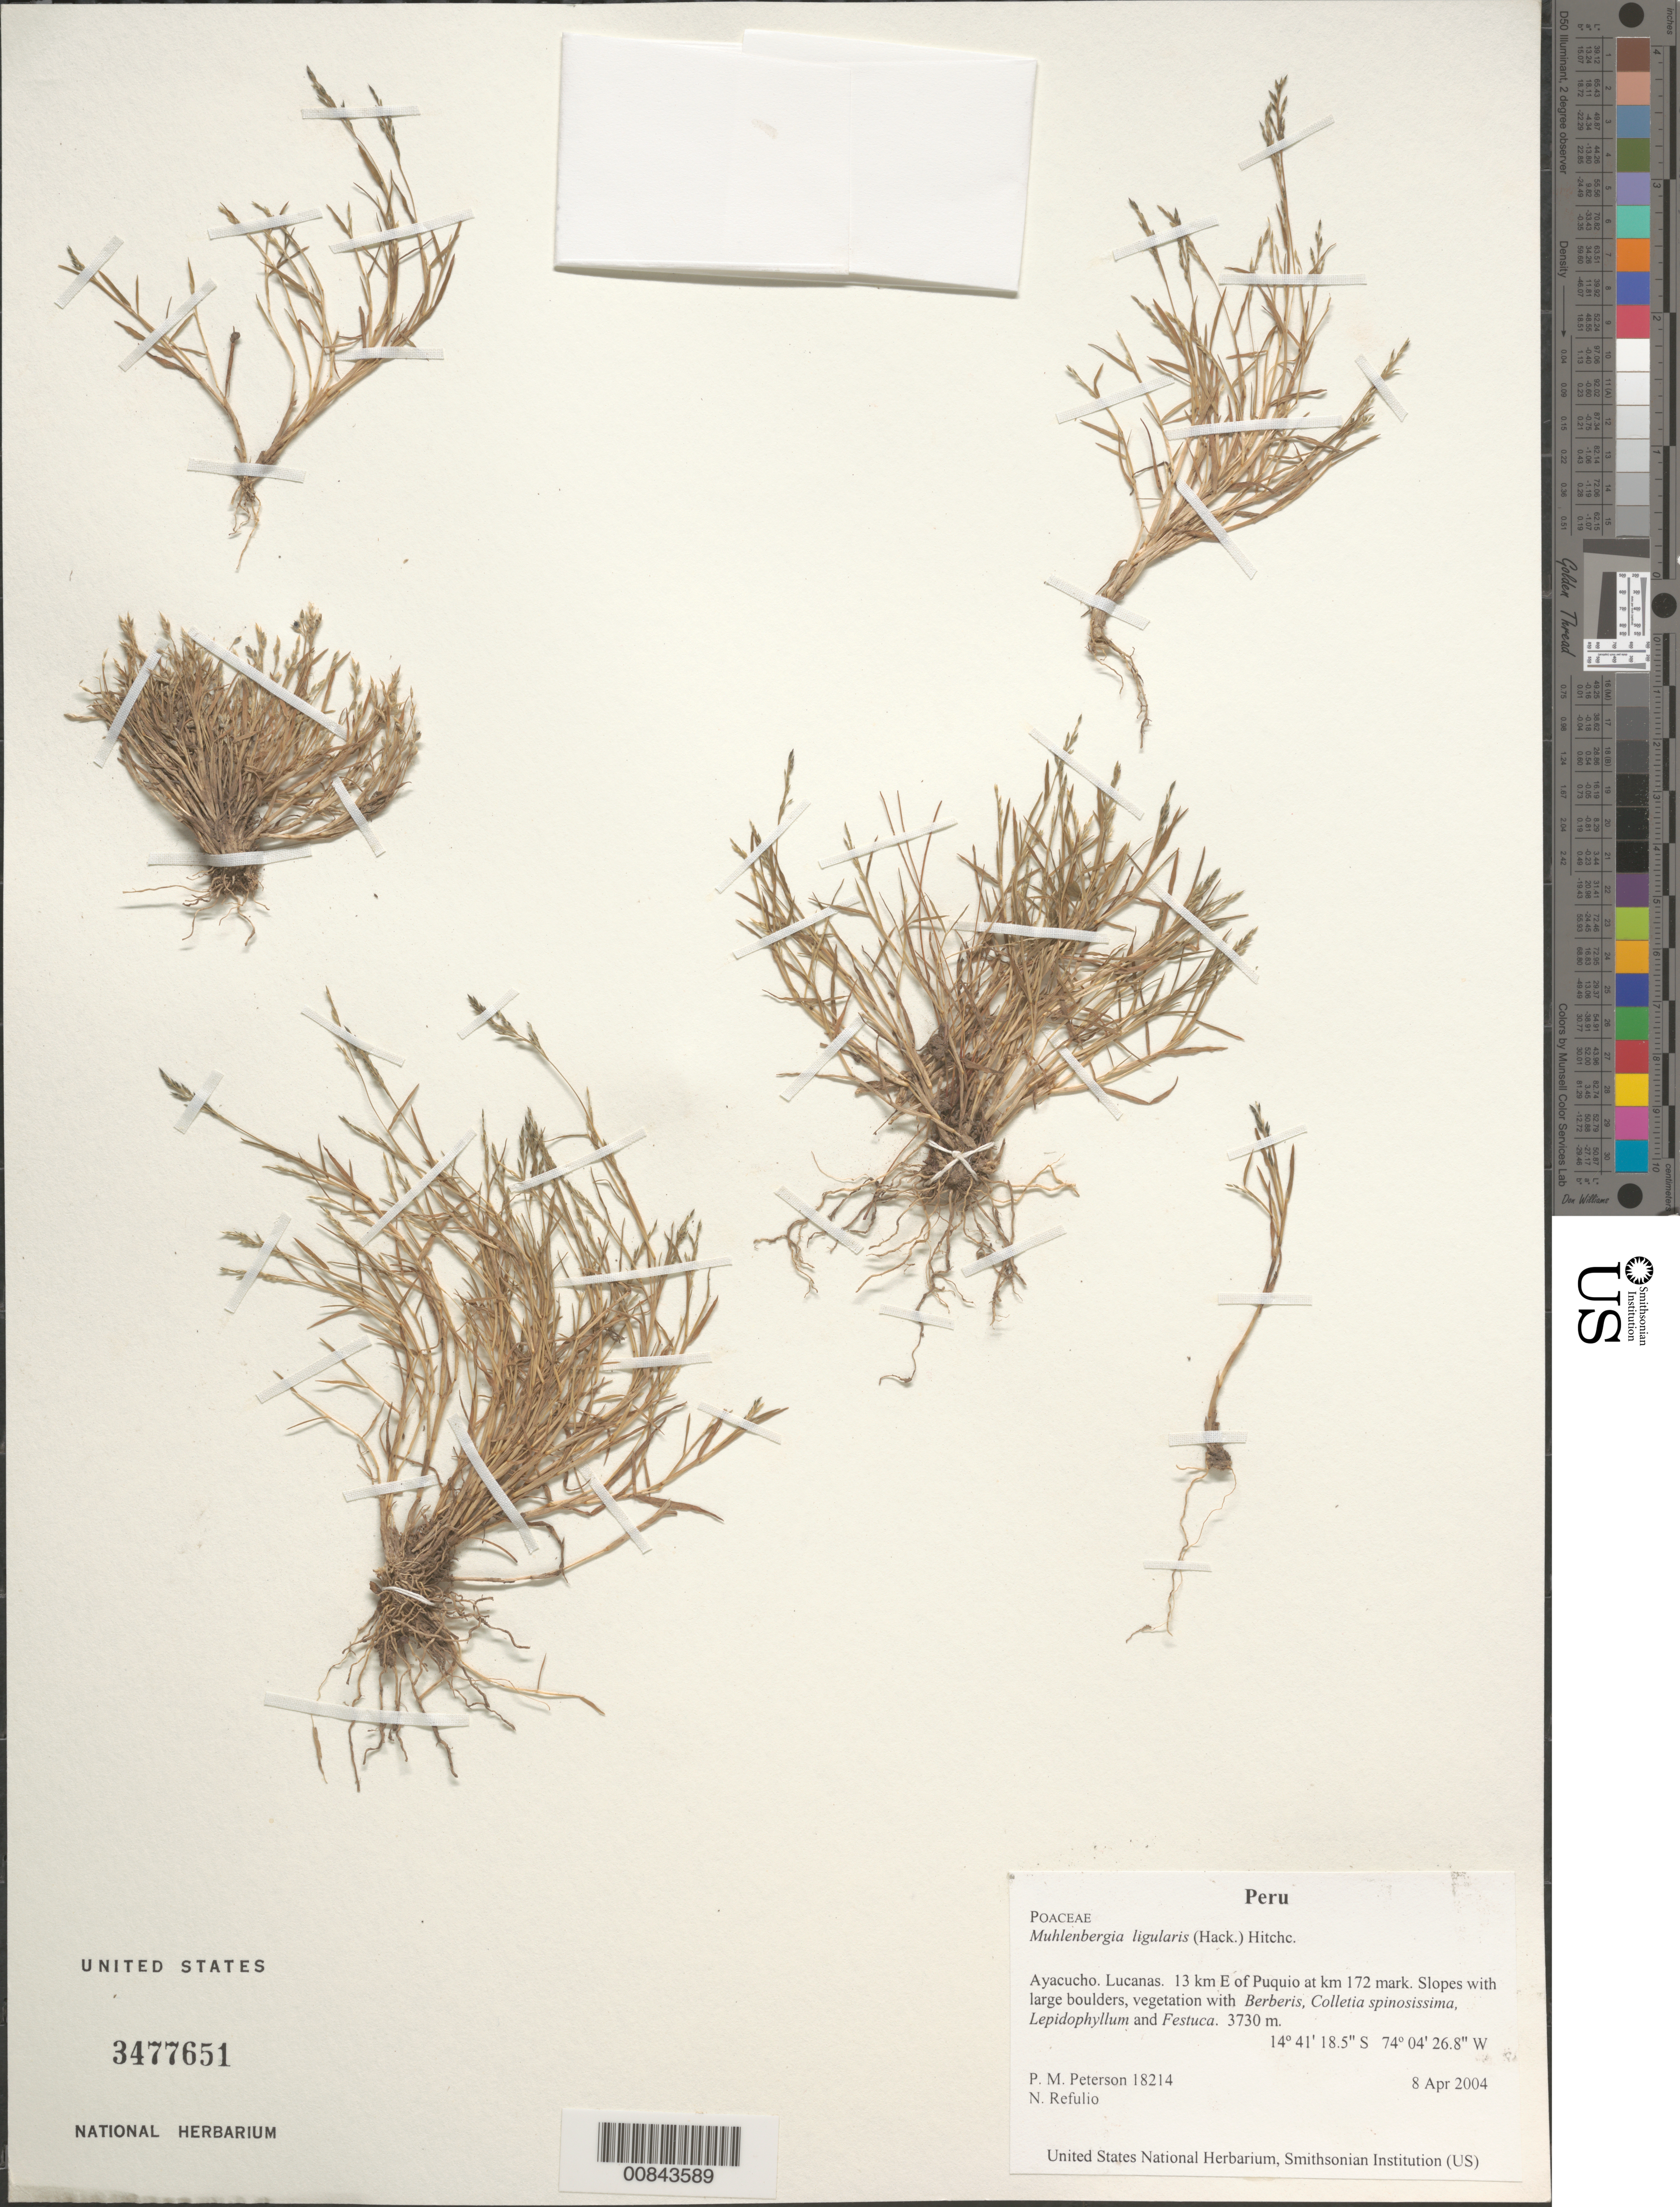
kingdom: Plantae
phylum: Tracheophyta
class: Liliopsida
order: Poales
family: Poaceae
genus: Muhlenbergia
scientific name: Muhlenbergia ligularis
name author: (Hack.) Hitchc.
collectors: P. M. Peterson & N. Refulio-Rodríguez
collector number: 18214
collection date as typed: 08 Apr 2004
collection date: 2004-04-08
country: Peru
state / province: Ayacucho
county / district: Lucanas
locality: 13 km E of Puquio at km 172 mark. Slopes with large boulders, vegetation with Berberis, Colletia spinosissima, Lepidophyllum and Festuca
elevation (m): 3730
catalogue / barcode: US 3477651